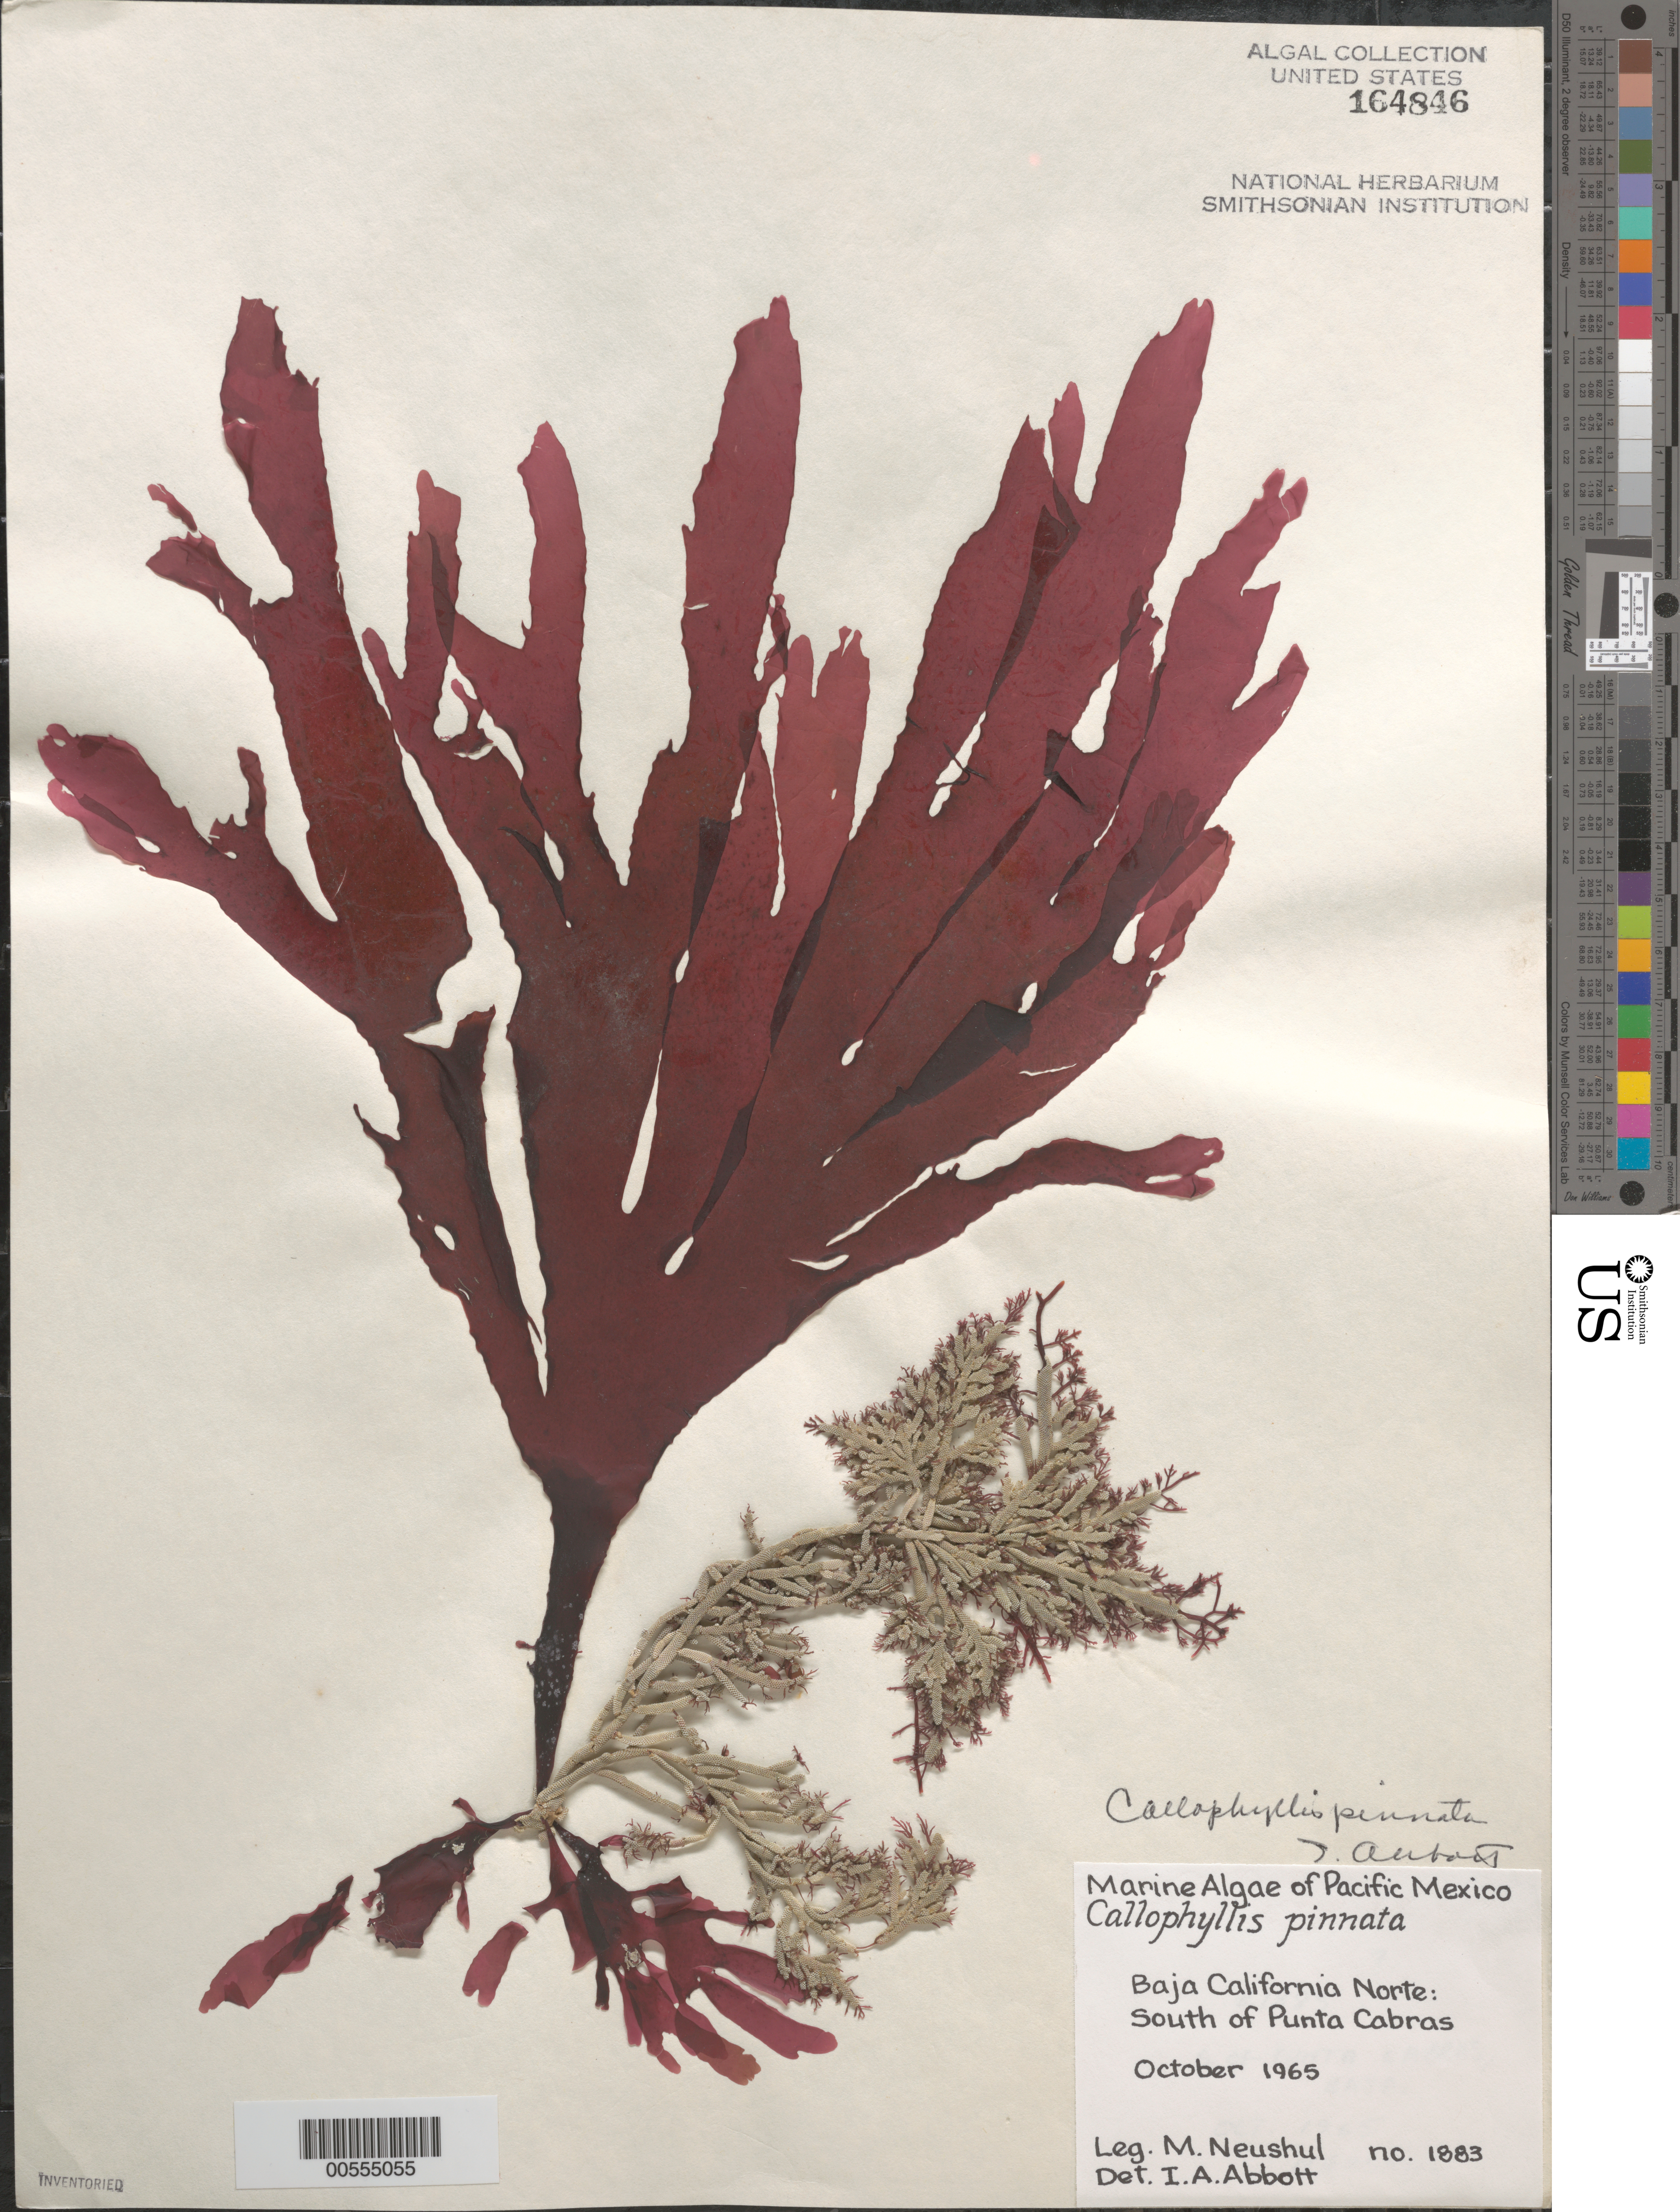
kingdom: Plantae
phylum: Rhodophyta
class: Florideophyceae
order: Gigartinales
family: Kallymeniaceae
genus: Callophyllis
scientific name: Callophyllis pinnata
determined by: Abbott, Isabella A.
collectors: M. Neushul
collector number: Neushul 1883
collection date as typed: Oct 1965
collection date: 1965-10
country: Mexico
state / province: Baja California Norte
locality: South of Punta Cabras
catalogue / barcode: US 164846